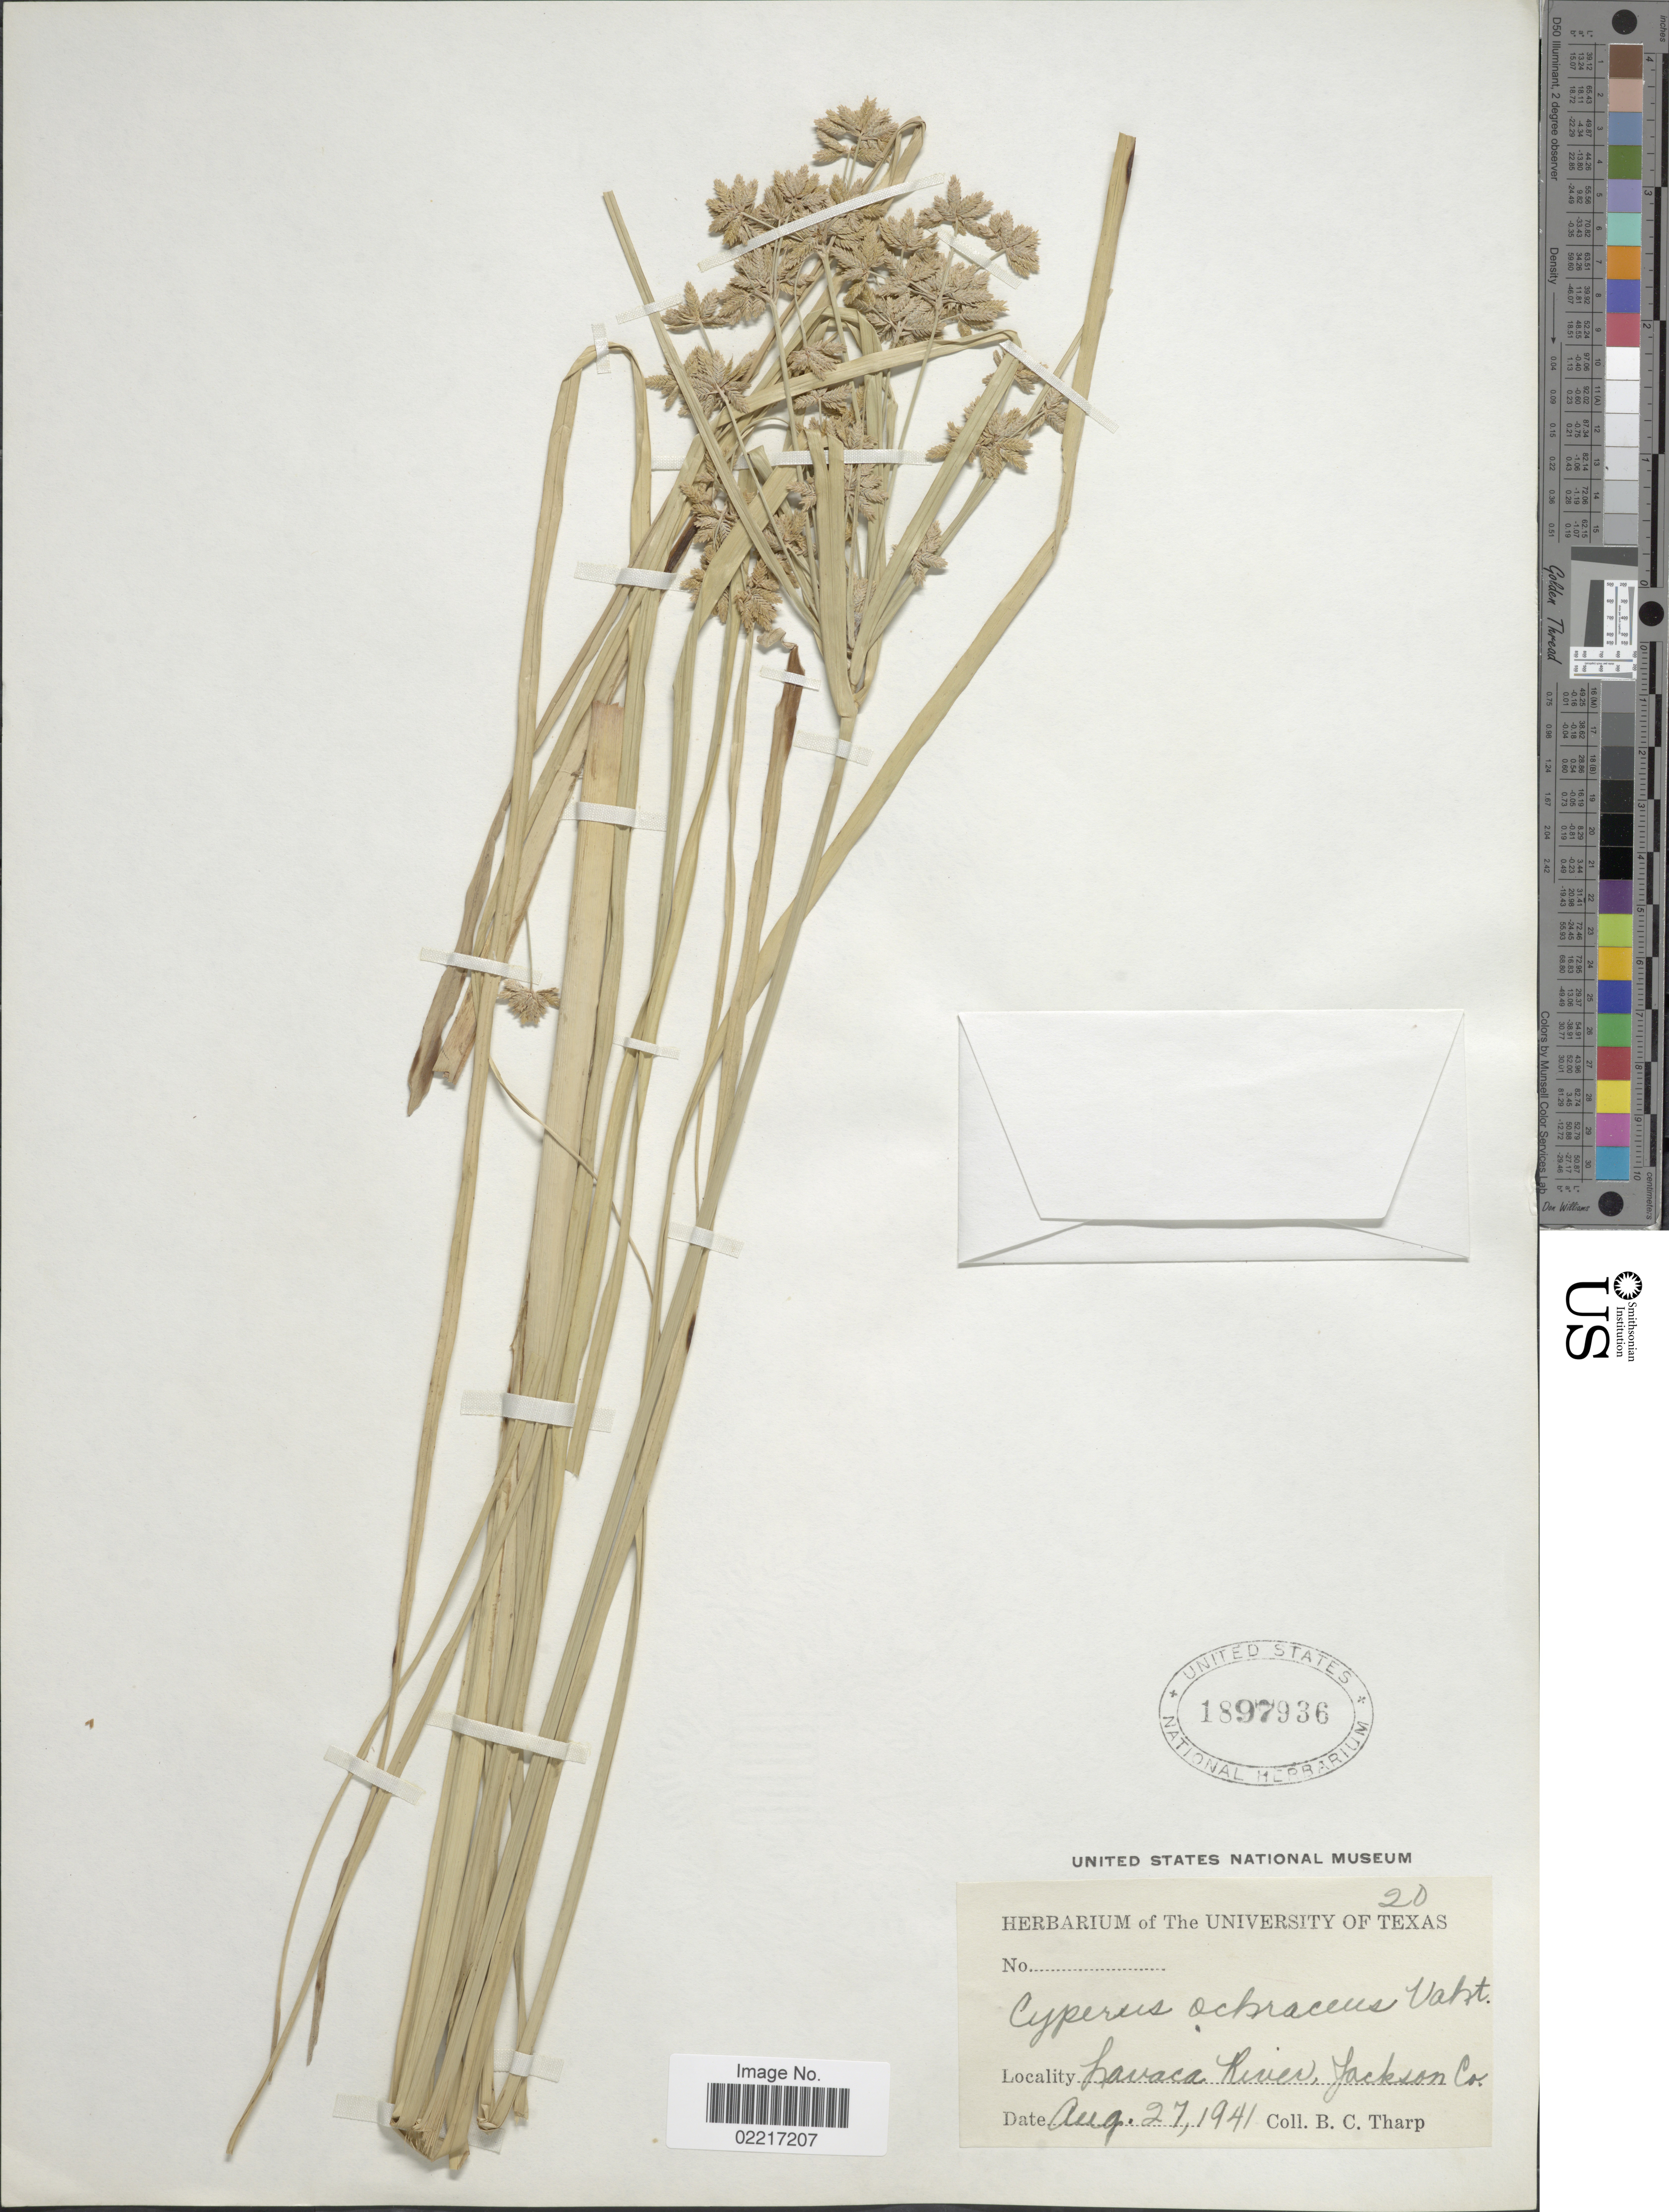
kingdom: Plantae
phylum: Tracheophyta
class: Liliopsida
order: Poales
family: Cyperaceae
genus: Cyperus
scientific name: Cyperus ochraceus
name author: Vahl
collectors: B. C. Tharp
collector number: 20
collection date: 1941-08-27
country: United States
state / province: Texas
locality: Lavaca River, Jackson Co.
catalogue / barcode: US 1897936